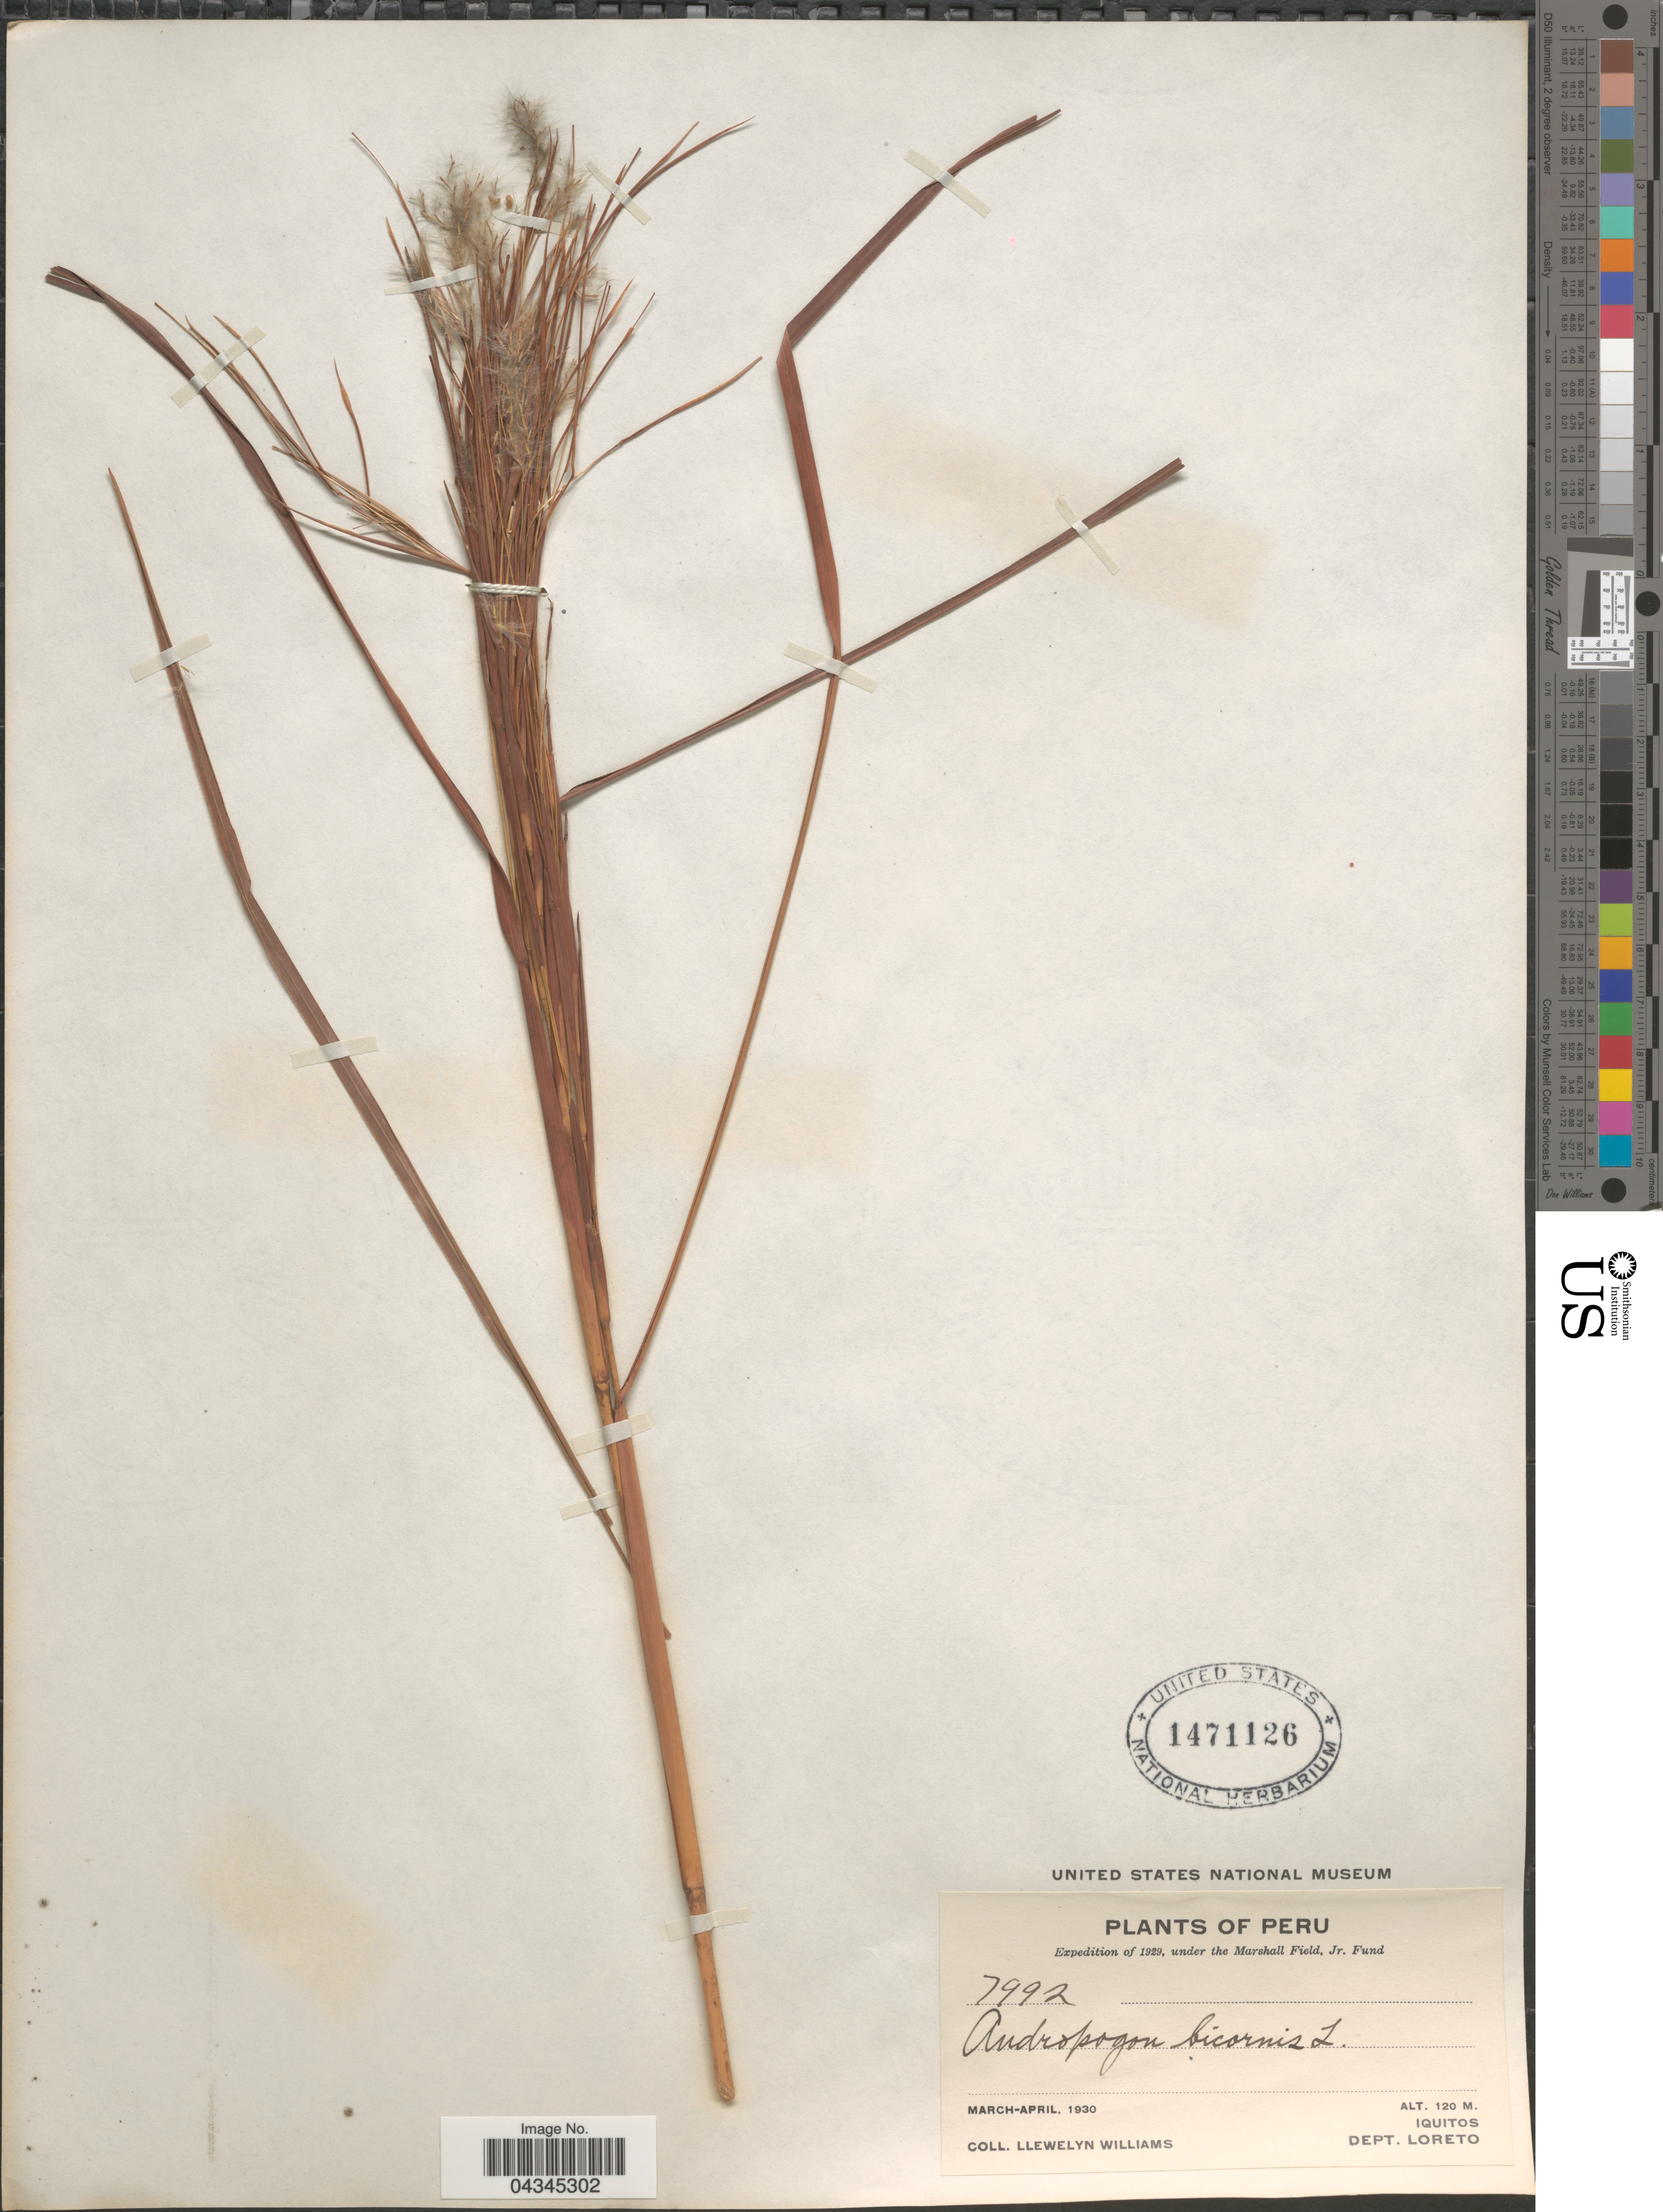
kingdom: Plantae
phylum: Tracheophyta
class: Liliopsida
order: Poales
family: Poaceae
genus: Andropogon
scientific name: Andropogon bicornis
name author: L.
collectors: Ll. Williams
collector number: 7992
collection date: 1930-03/1930-04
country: Peru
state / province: Loreto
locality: Expedition of 1929. Iquitos. Dept. Loreto.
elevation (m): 120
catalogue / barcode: US 1471126